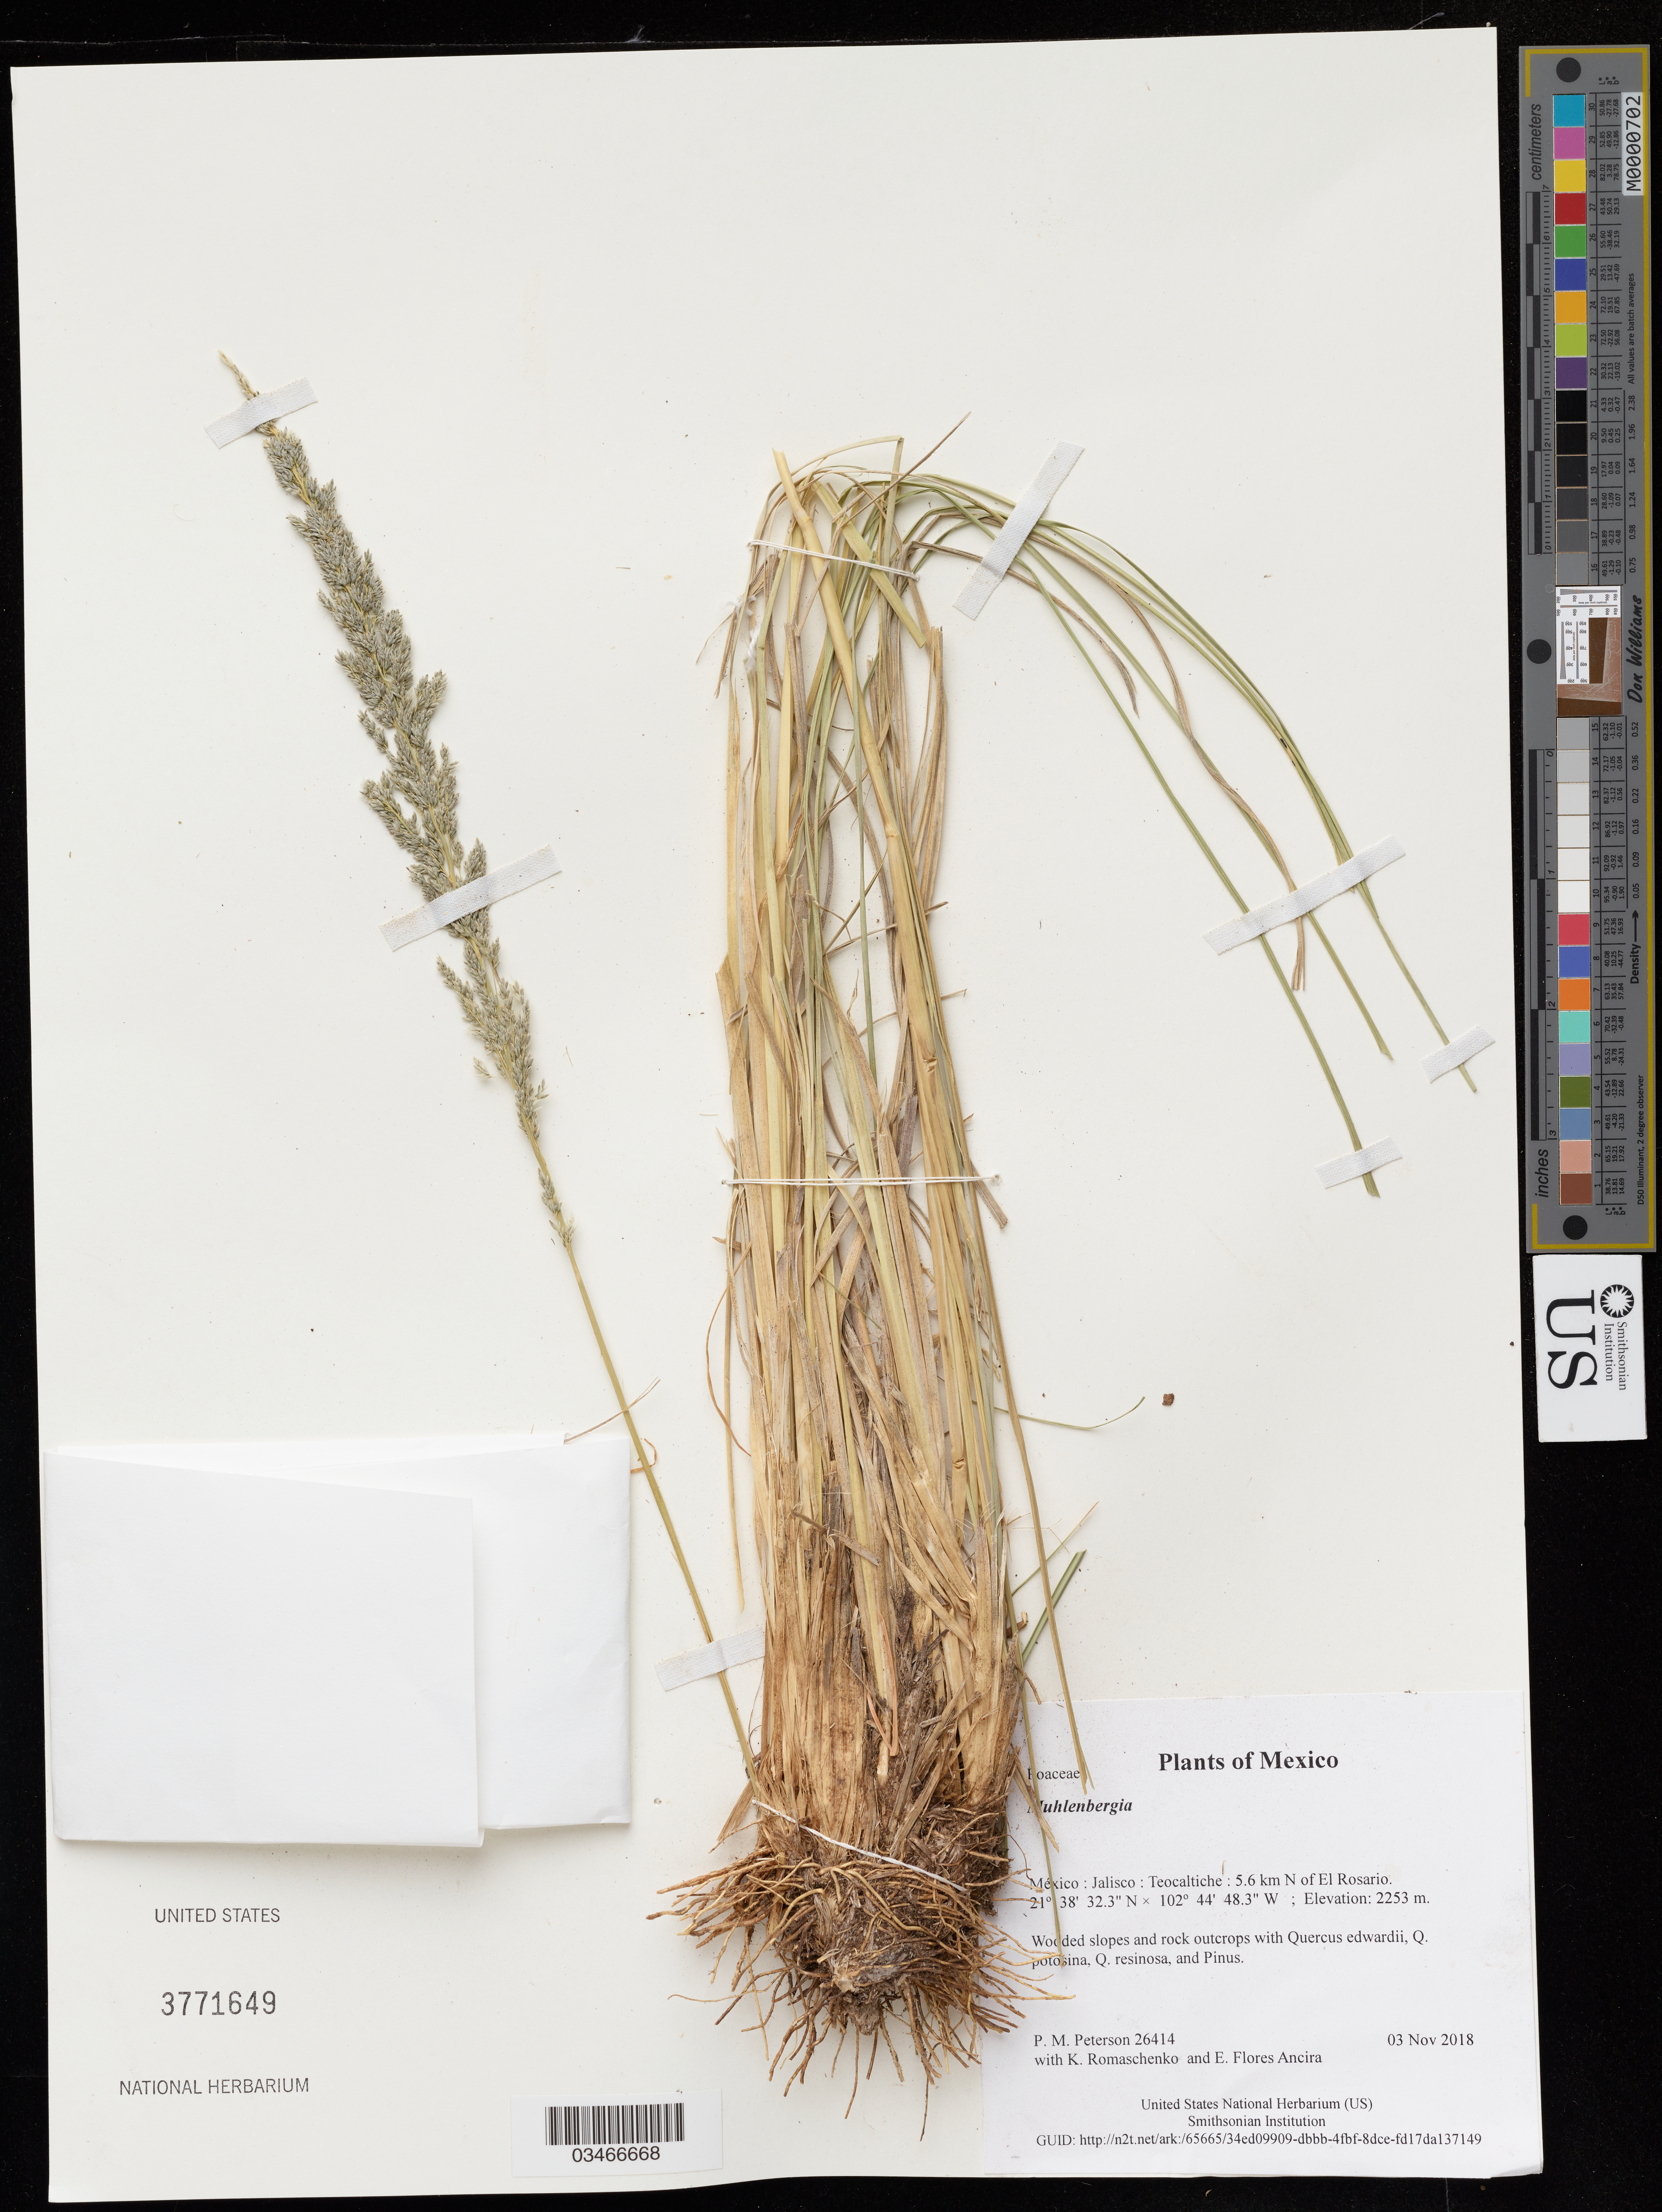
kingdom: Plantae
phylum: Tracheophyta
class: Liliopsida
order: Poales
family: Poaceae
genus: Muhlenbergia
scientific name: Muhlenbergia sp.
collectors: P. M. Peterson, K. Romaschenko & E. Flores Ancira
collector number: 26414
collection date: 2018-11-03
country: México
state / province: Jalisco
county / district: Teocaltiche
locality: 5.6 km N of El Rosario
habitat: Wooded slopes and rock outcrops with Quercus edwardii, Q. potosina, Q. resinosa, and Pinus.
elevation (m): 2253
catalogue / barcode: US 3771649